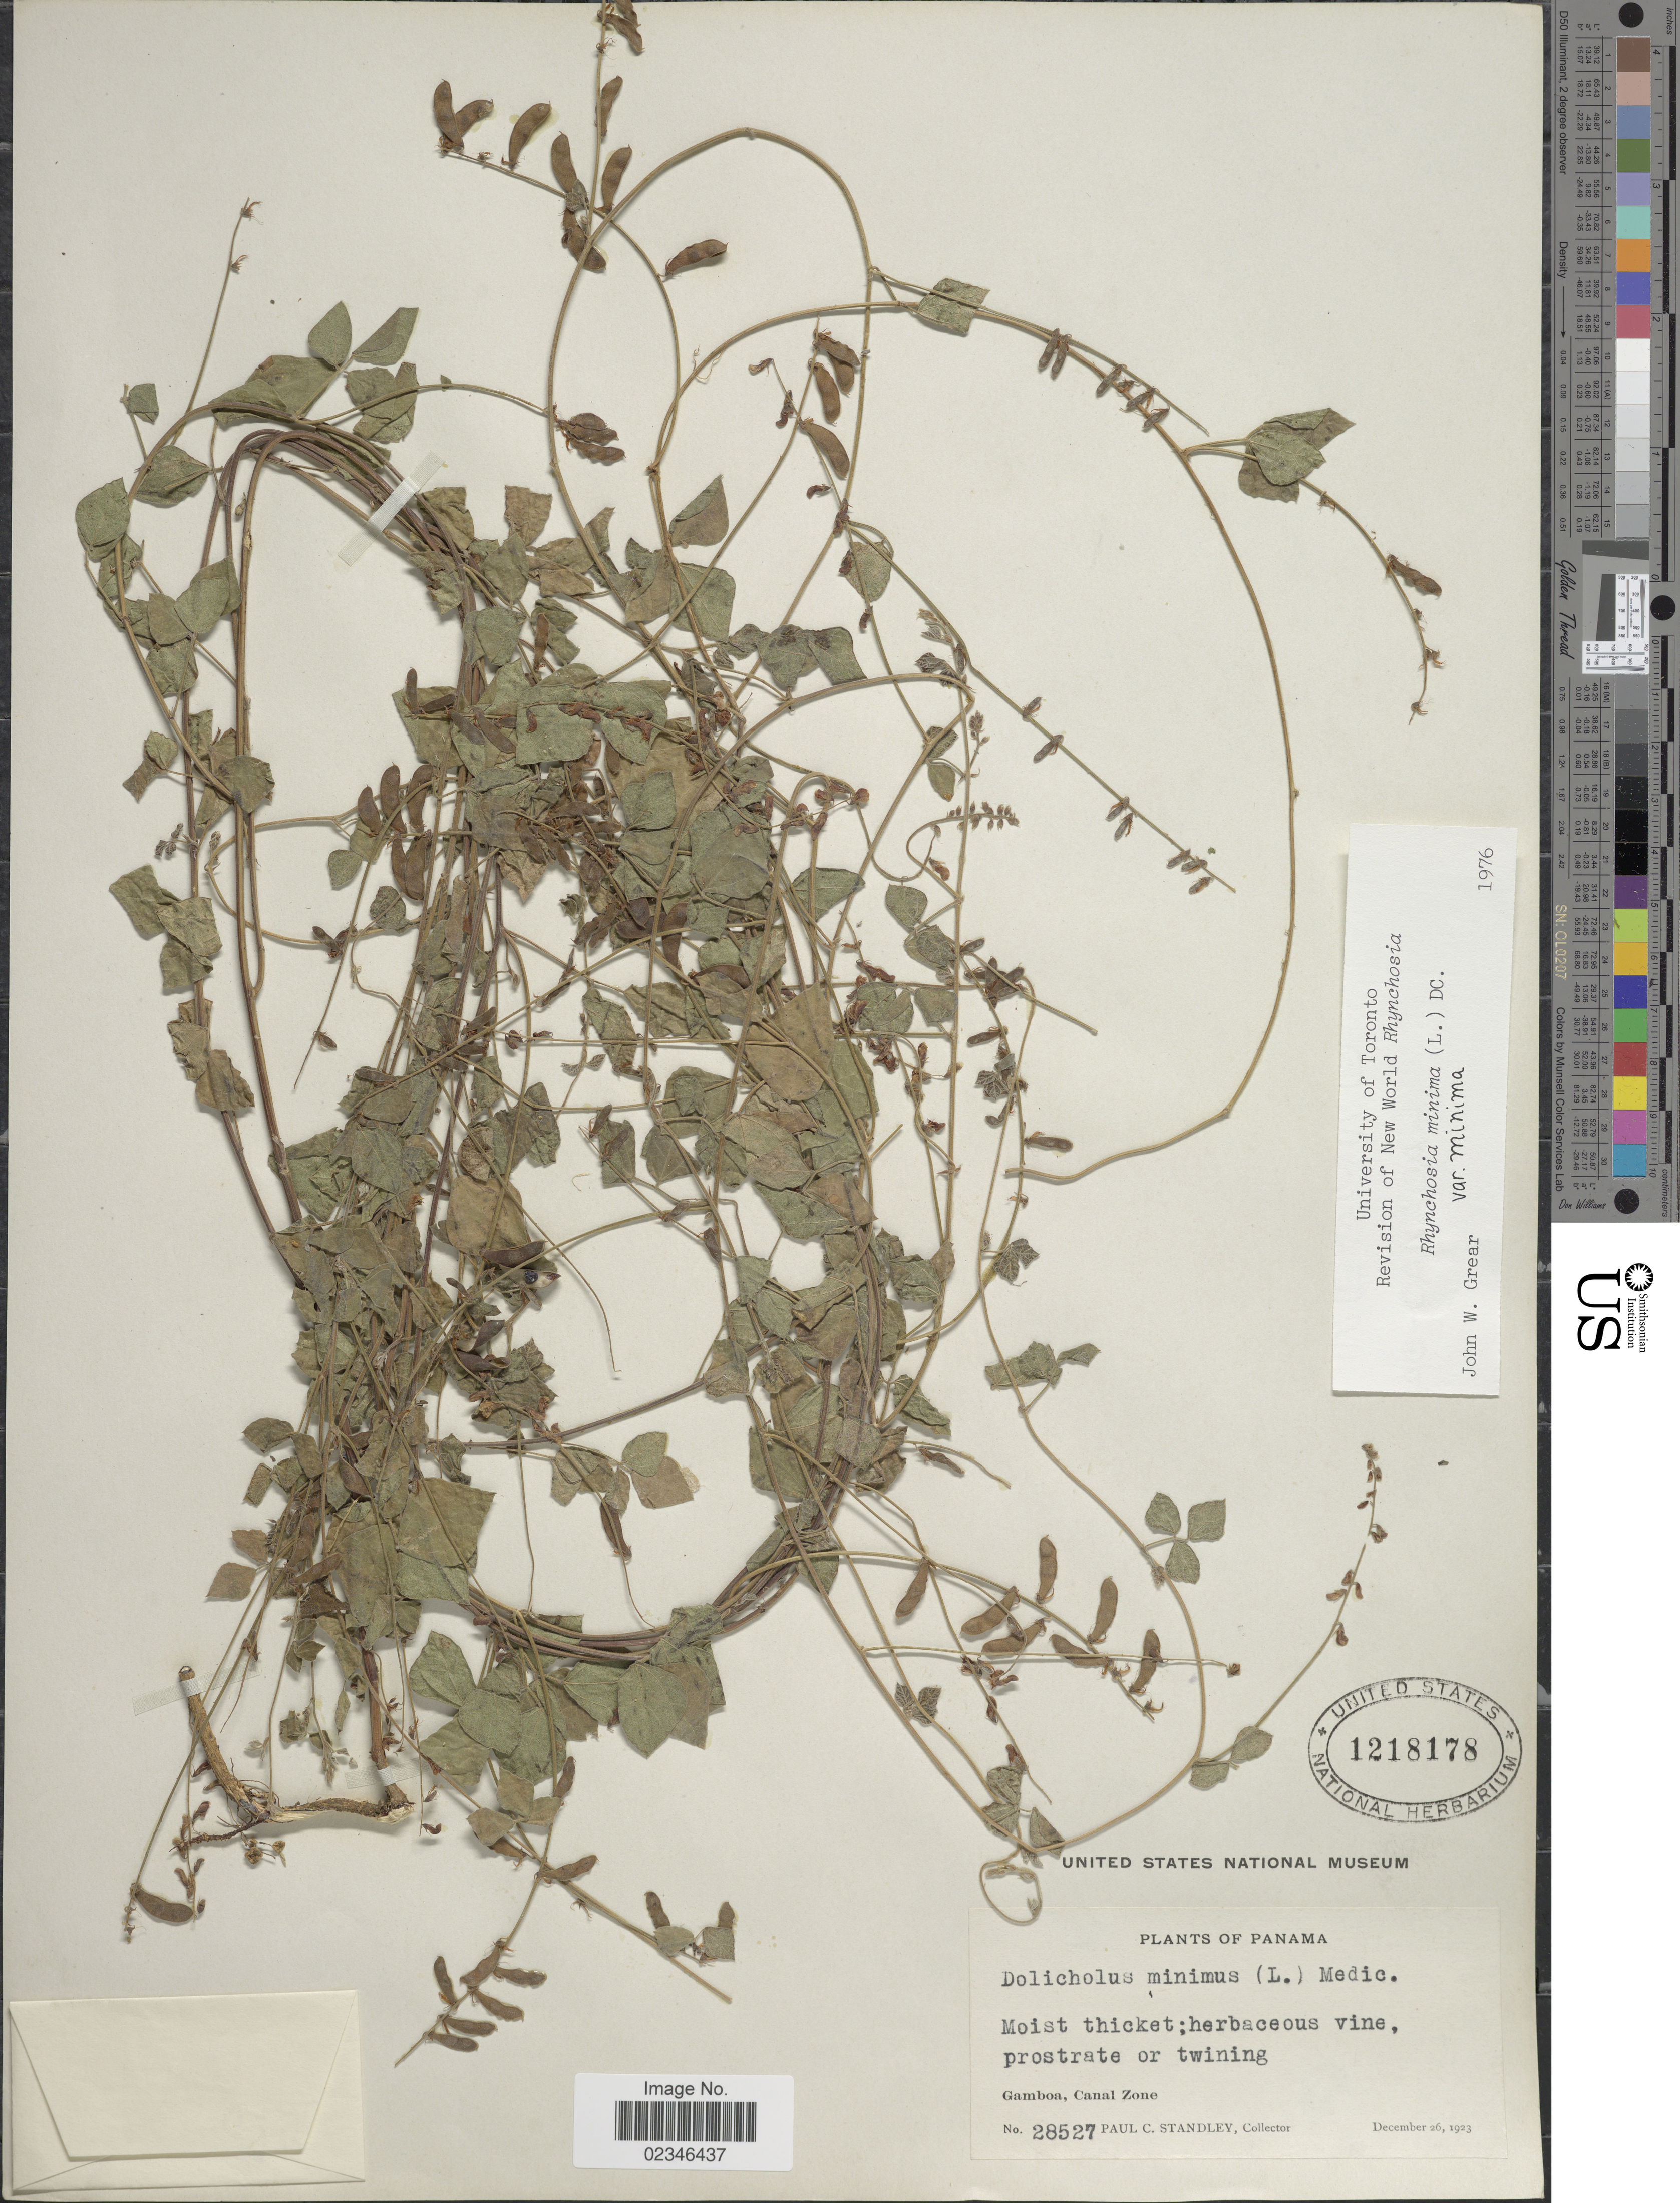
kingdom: Plantae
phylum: Tracheophyta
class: Magnoliopsida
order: Fabales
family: Fabaceae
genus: Rhynchosia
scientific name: Rhynchosia minima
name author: (L.) DC.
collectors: P. C. Standley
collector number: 28527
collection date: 1923-12-26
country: Panama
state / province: Colón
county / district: Canal Zone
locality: Gamboa, Canal Zone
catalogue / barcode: US 1218178